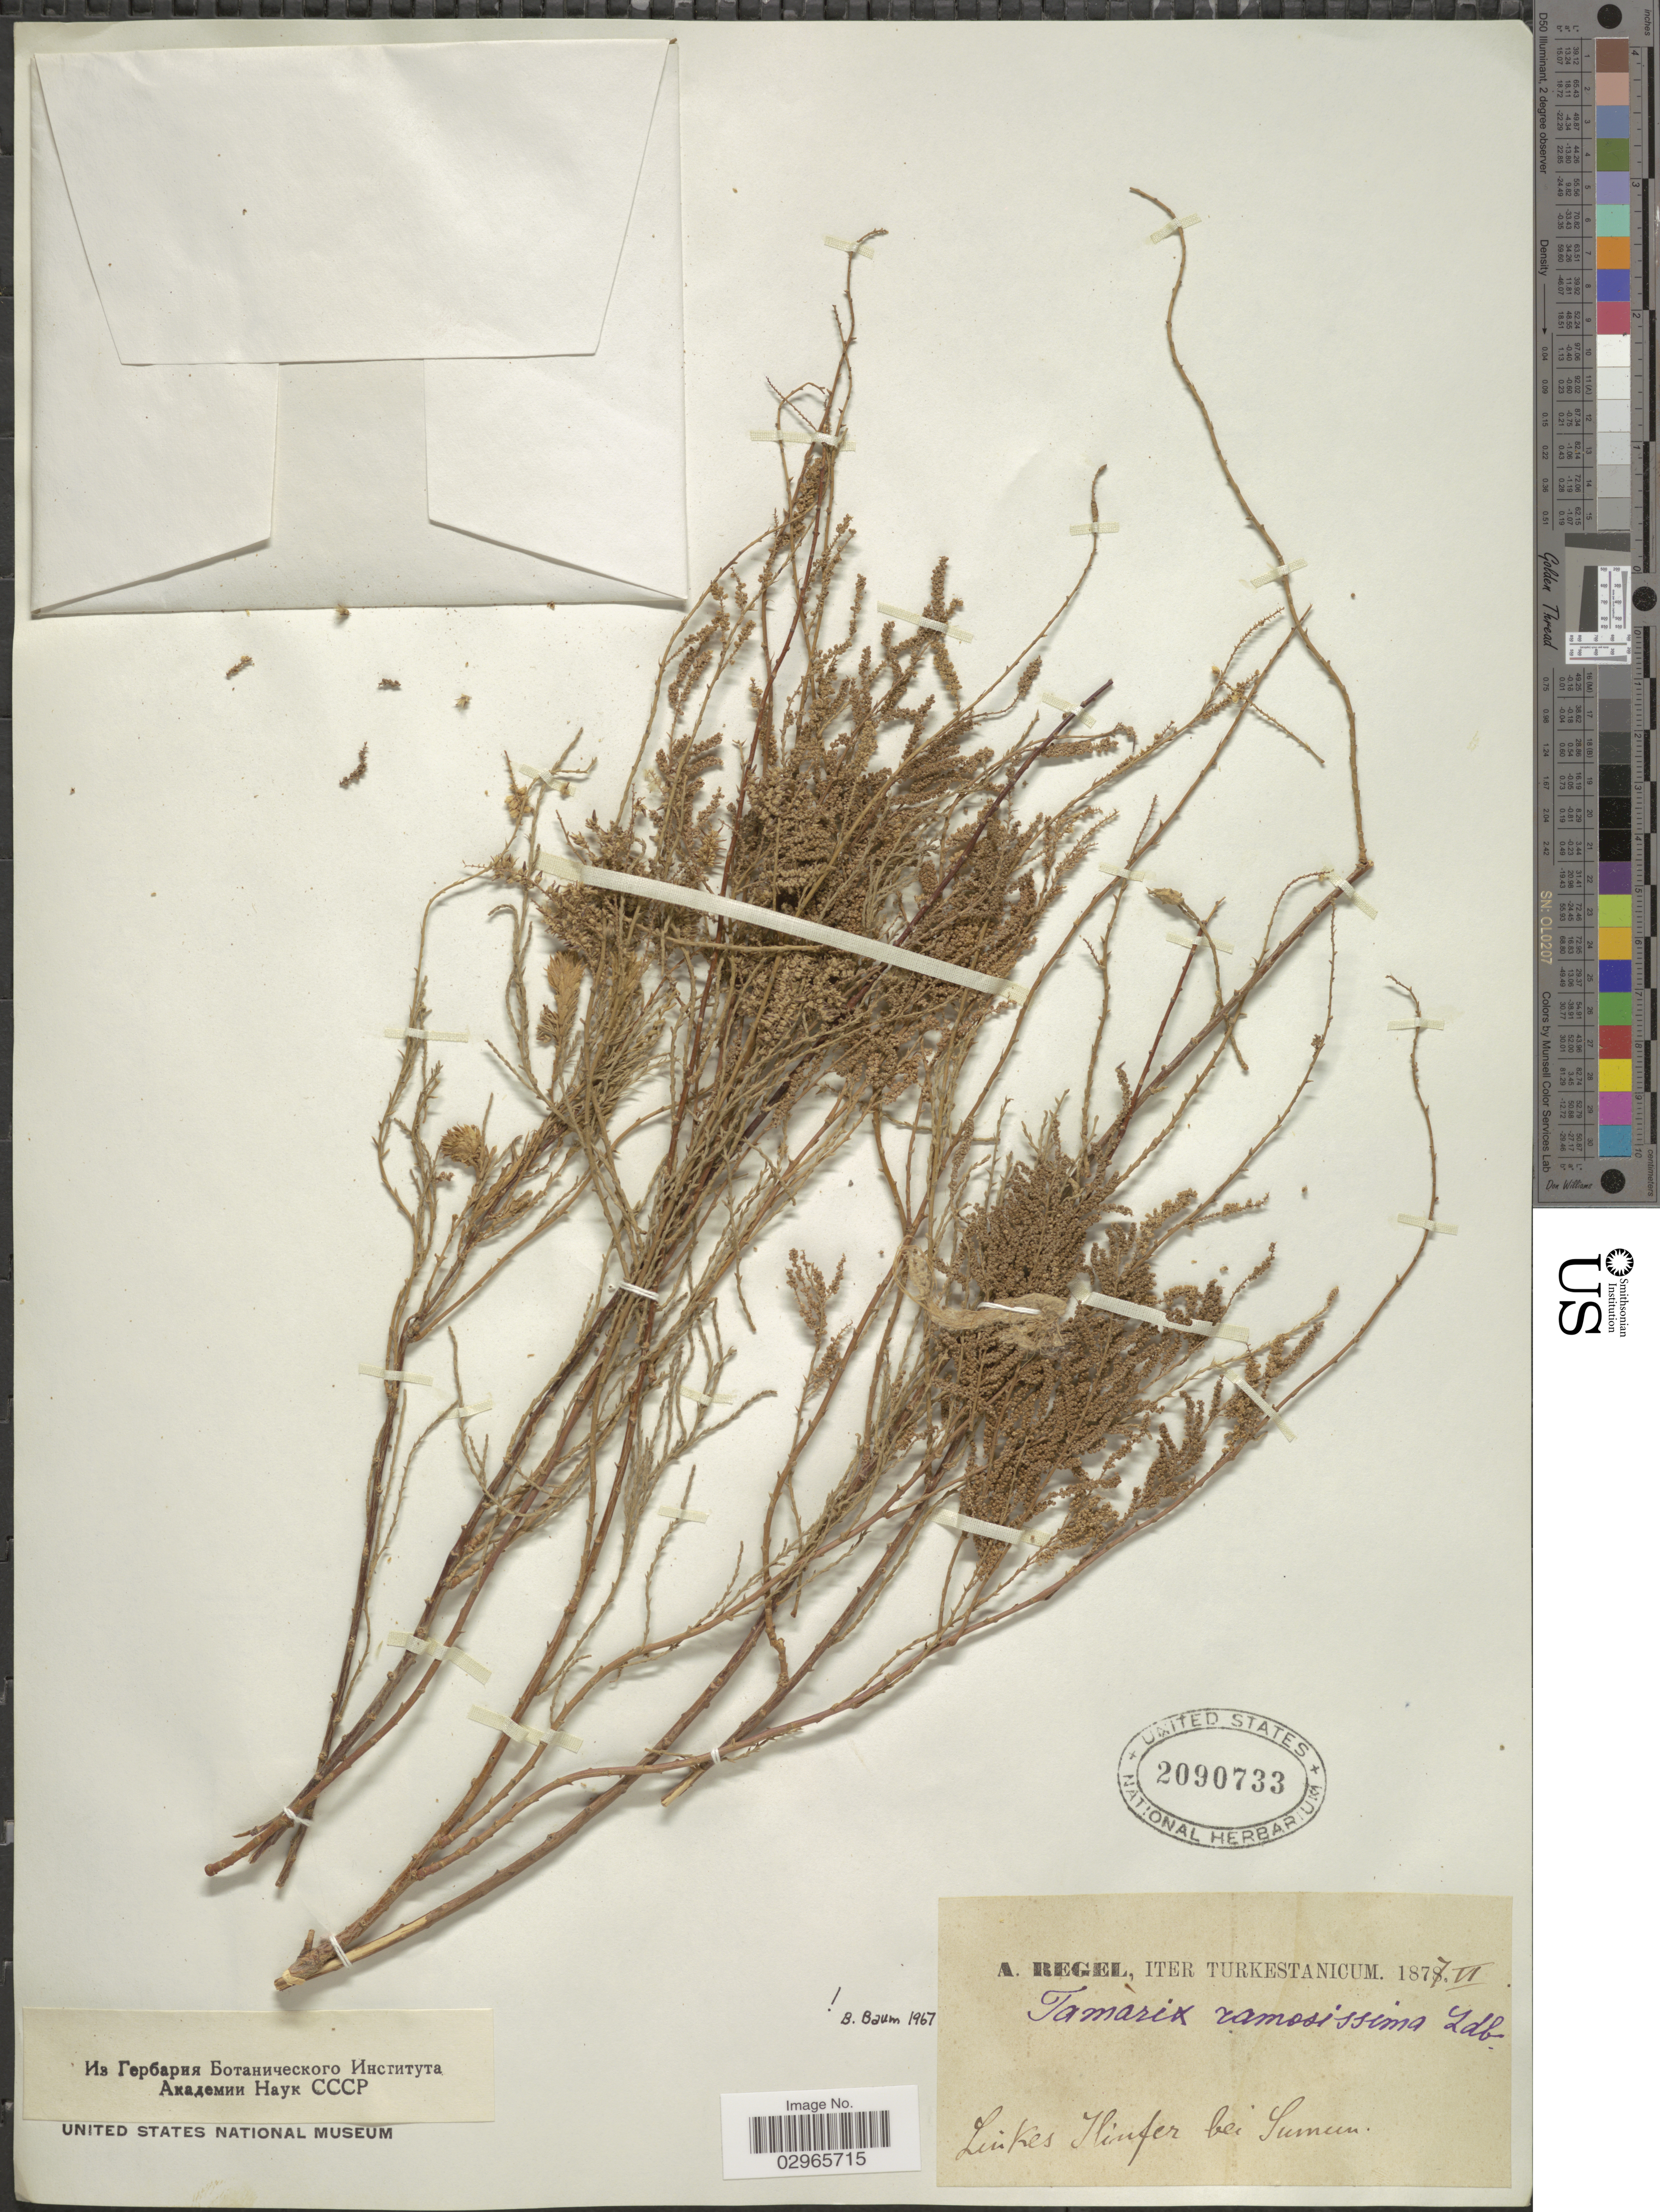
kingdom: Plantae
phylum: Tracheophyta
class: Magnoliopsida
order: Caryophyllales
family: Tamaricaceae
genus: Tamarix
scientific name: Tamarix ramosissima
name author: Ledeb.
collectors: A. Regel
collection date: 1877-06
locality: Iter Turkestanicum. Linkes, Ilinder bei Sumun. [interpreted]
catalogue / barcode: US 2090733